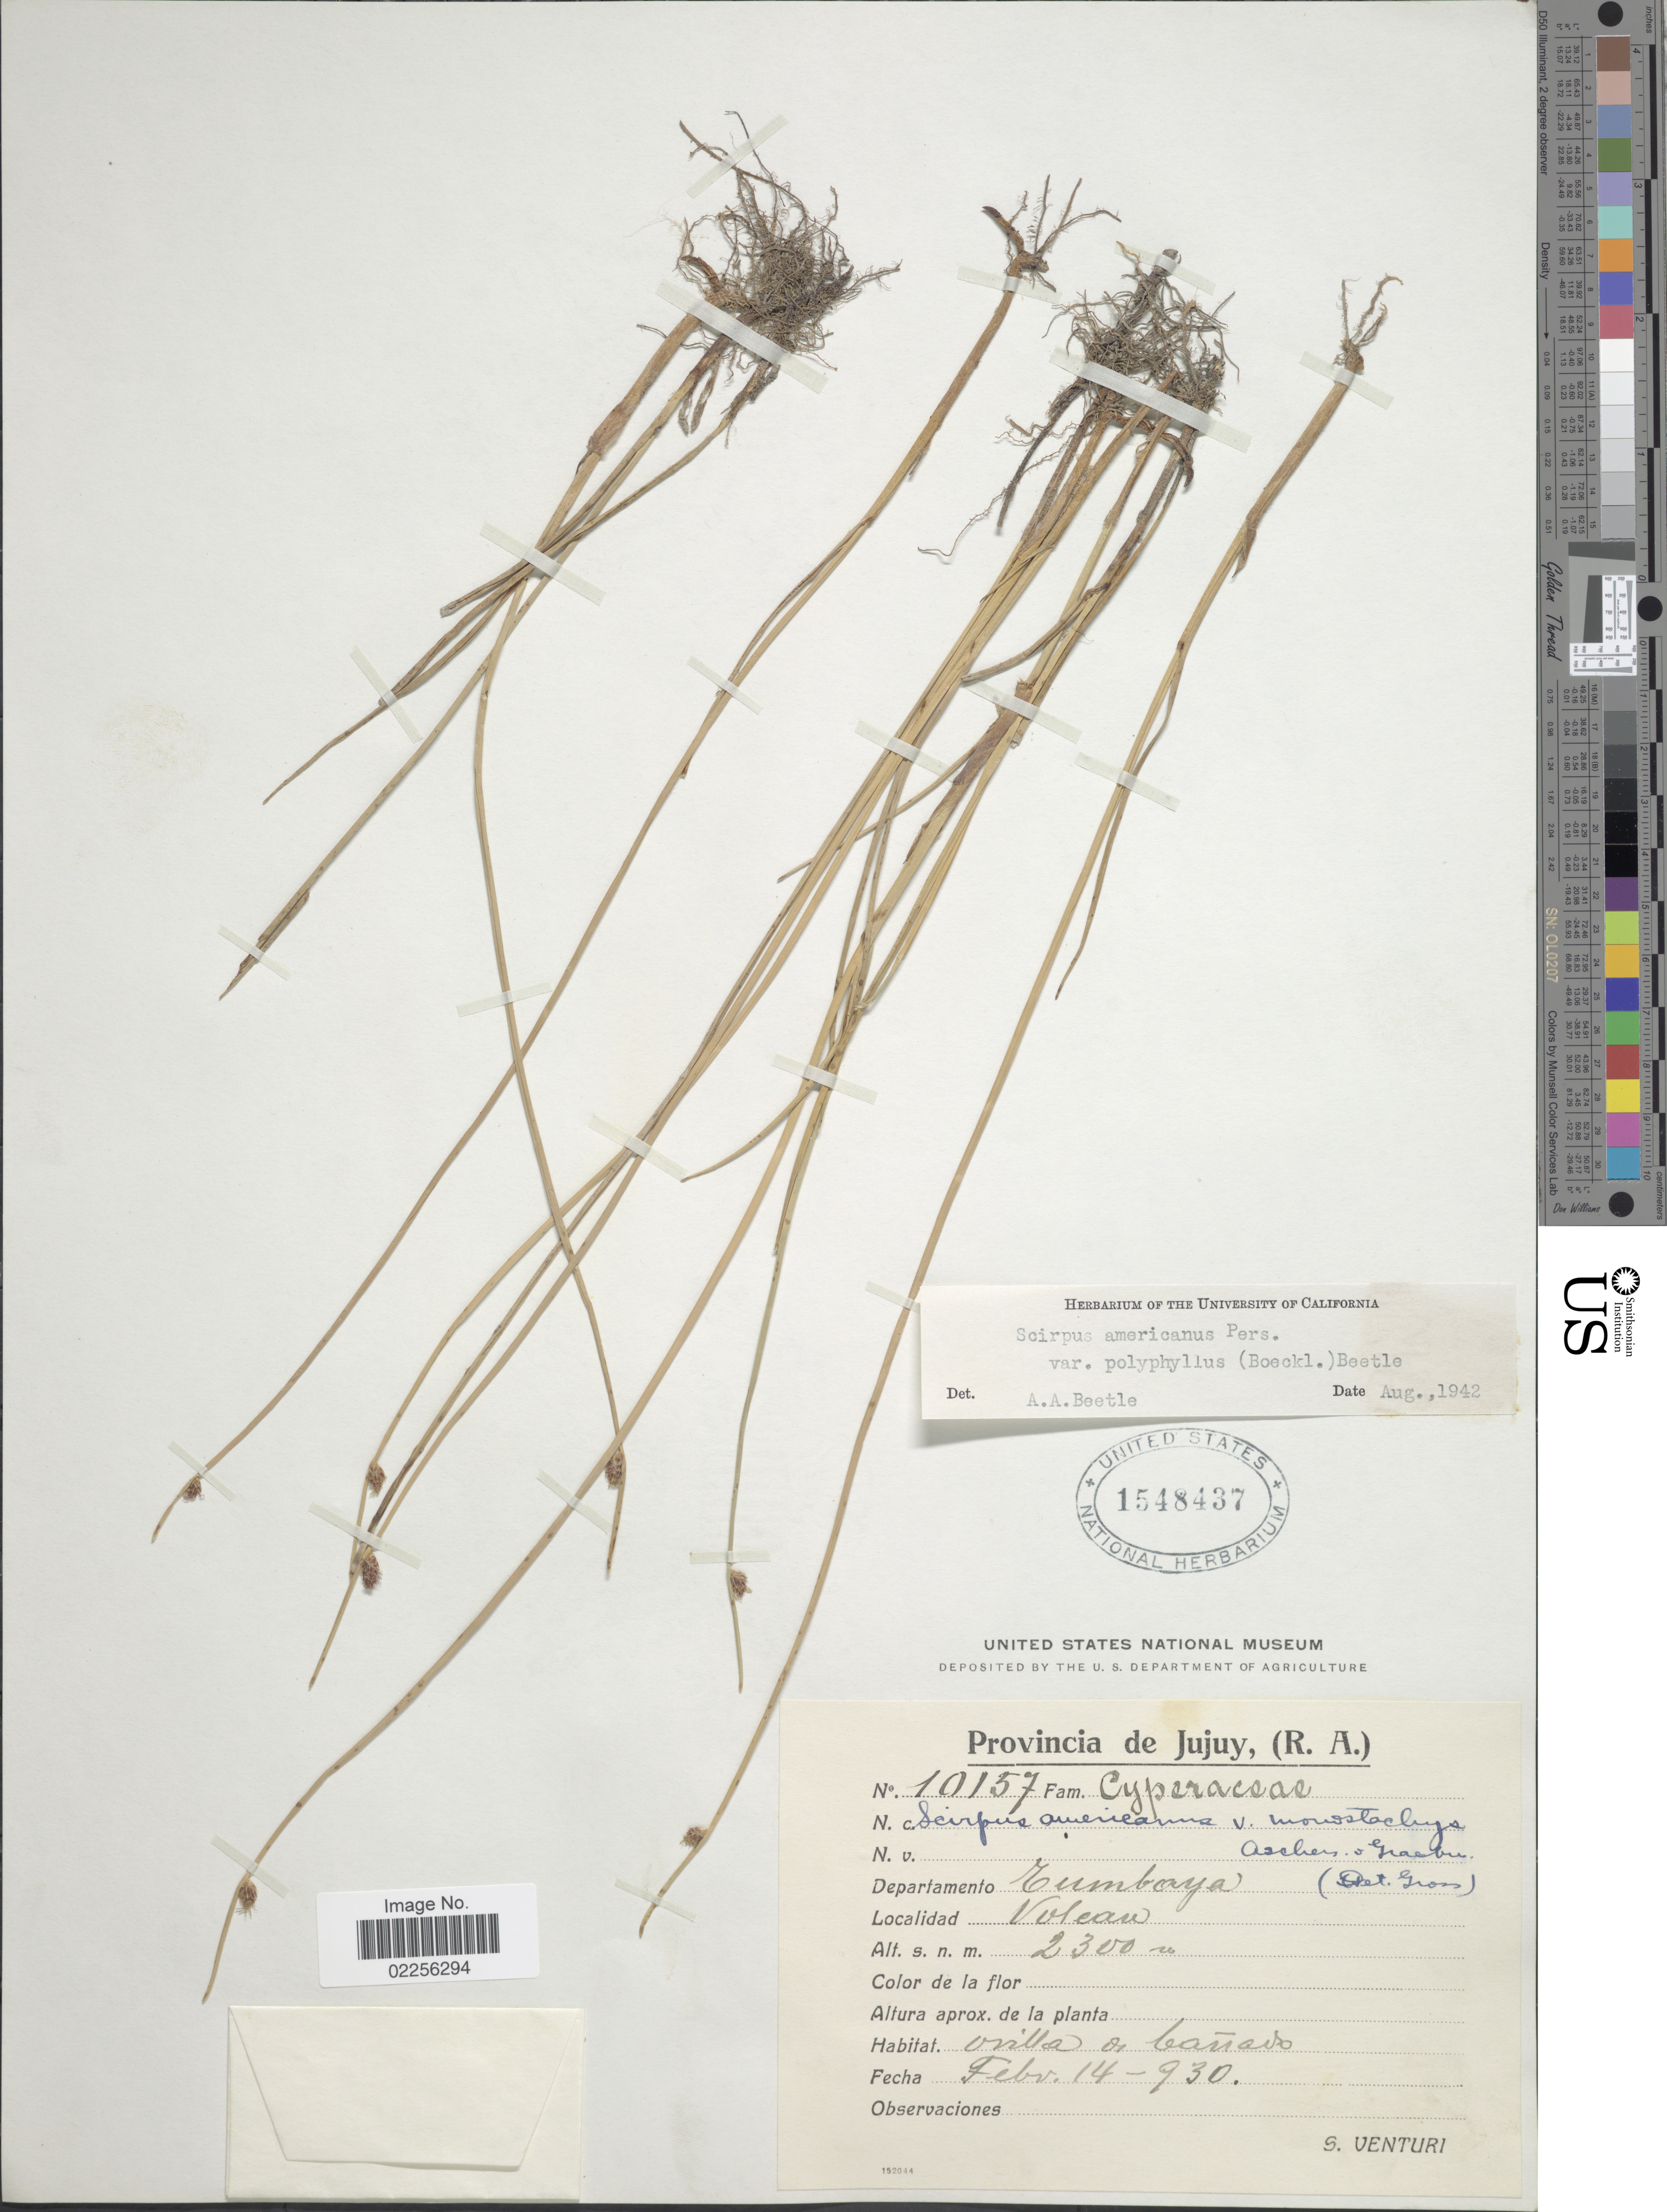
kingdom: Plantae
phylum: Tracheophyta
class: Liliopsida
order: Poales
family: Cyperaceae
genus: Schoenoplectus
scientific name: Schoenoplectus pungens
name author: (Vahl) Palla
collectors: S. Venturi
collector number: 10157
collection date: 1930-02-14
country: Argentina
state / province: Jujuy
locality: (R.A.) Departamento Tumbaya, Volcan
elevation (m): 2300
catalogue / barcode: US 1548437